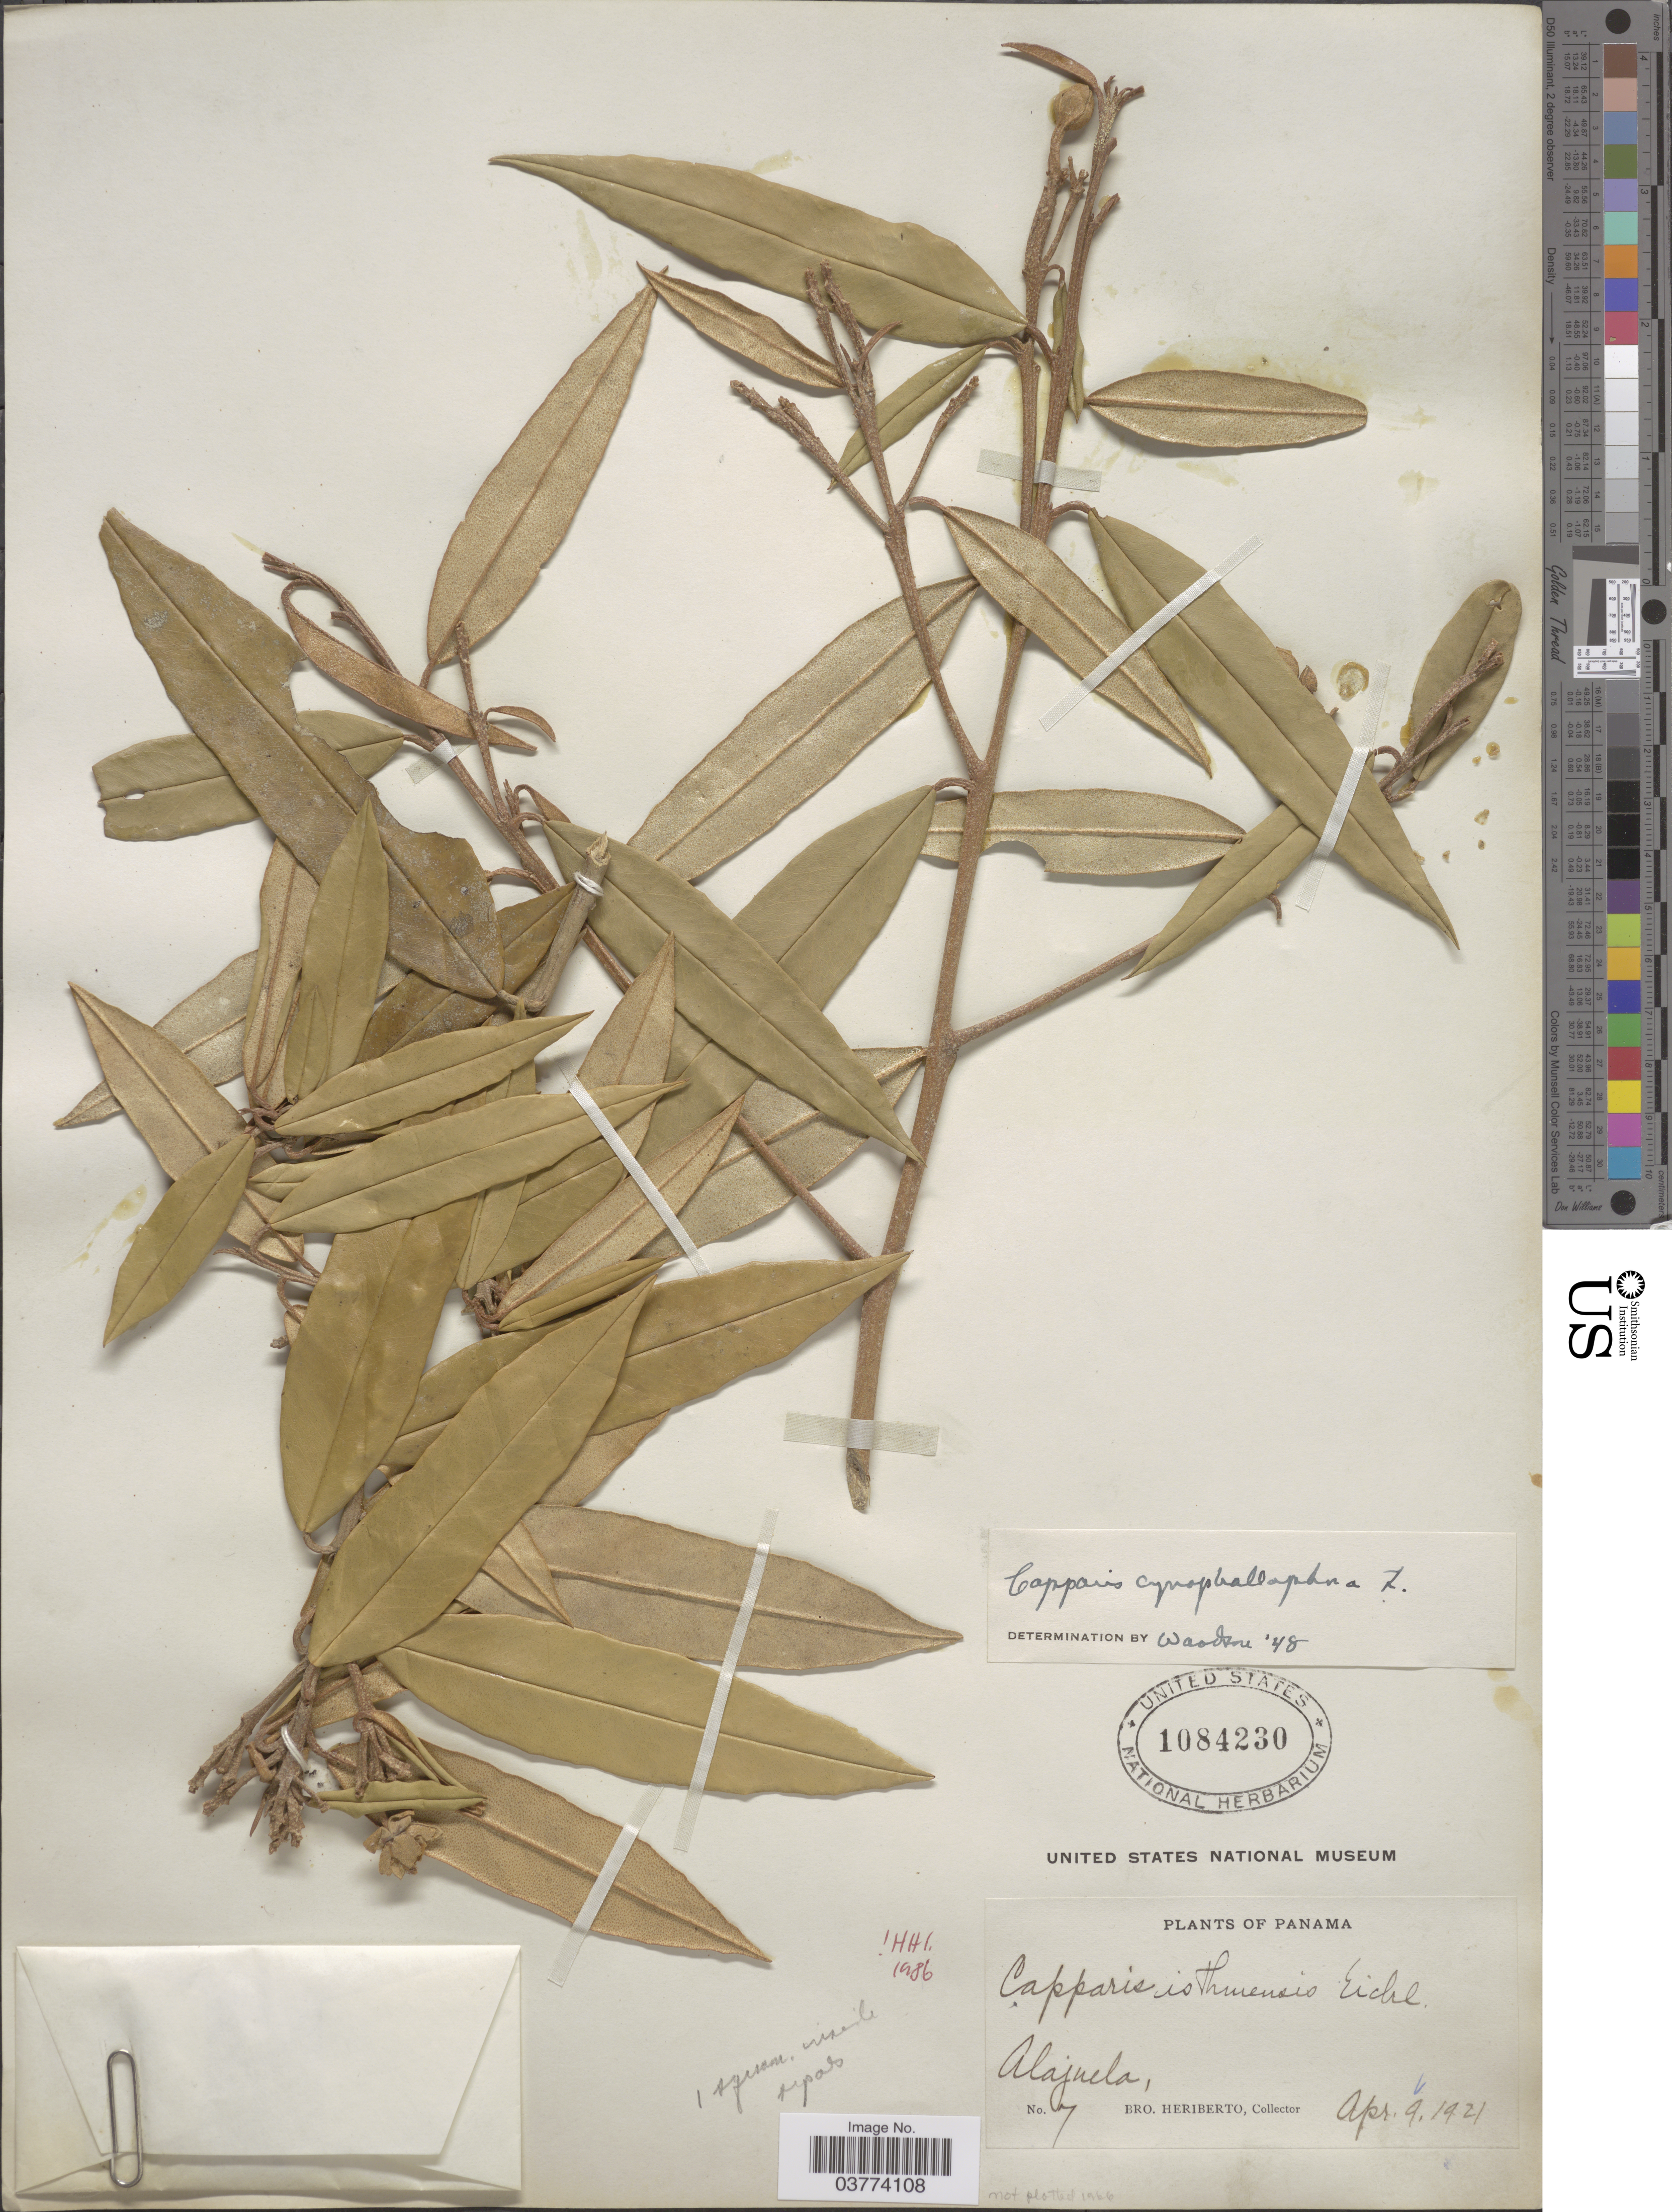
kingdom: Plantae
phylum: Tracheophyta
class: Magnoliopsida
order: Brassicales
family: Capparaceae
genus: Quadrella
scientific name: Quadrella cynophallophora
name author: (L.) Hutch.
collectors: B. Heriberto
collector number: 7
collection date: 1921-04-09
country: Panama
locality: Alajuela.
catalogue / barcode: US 1084230